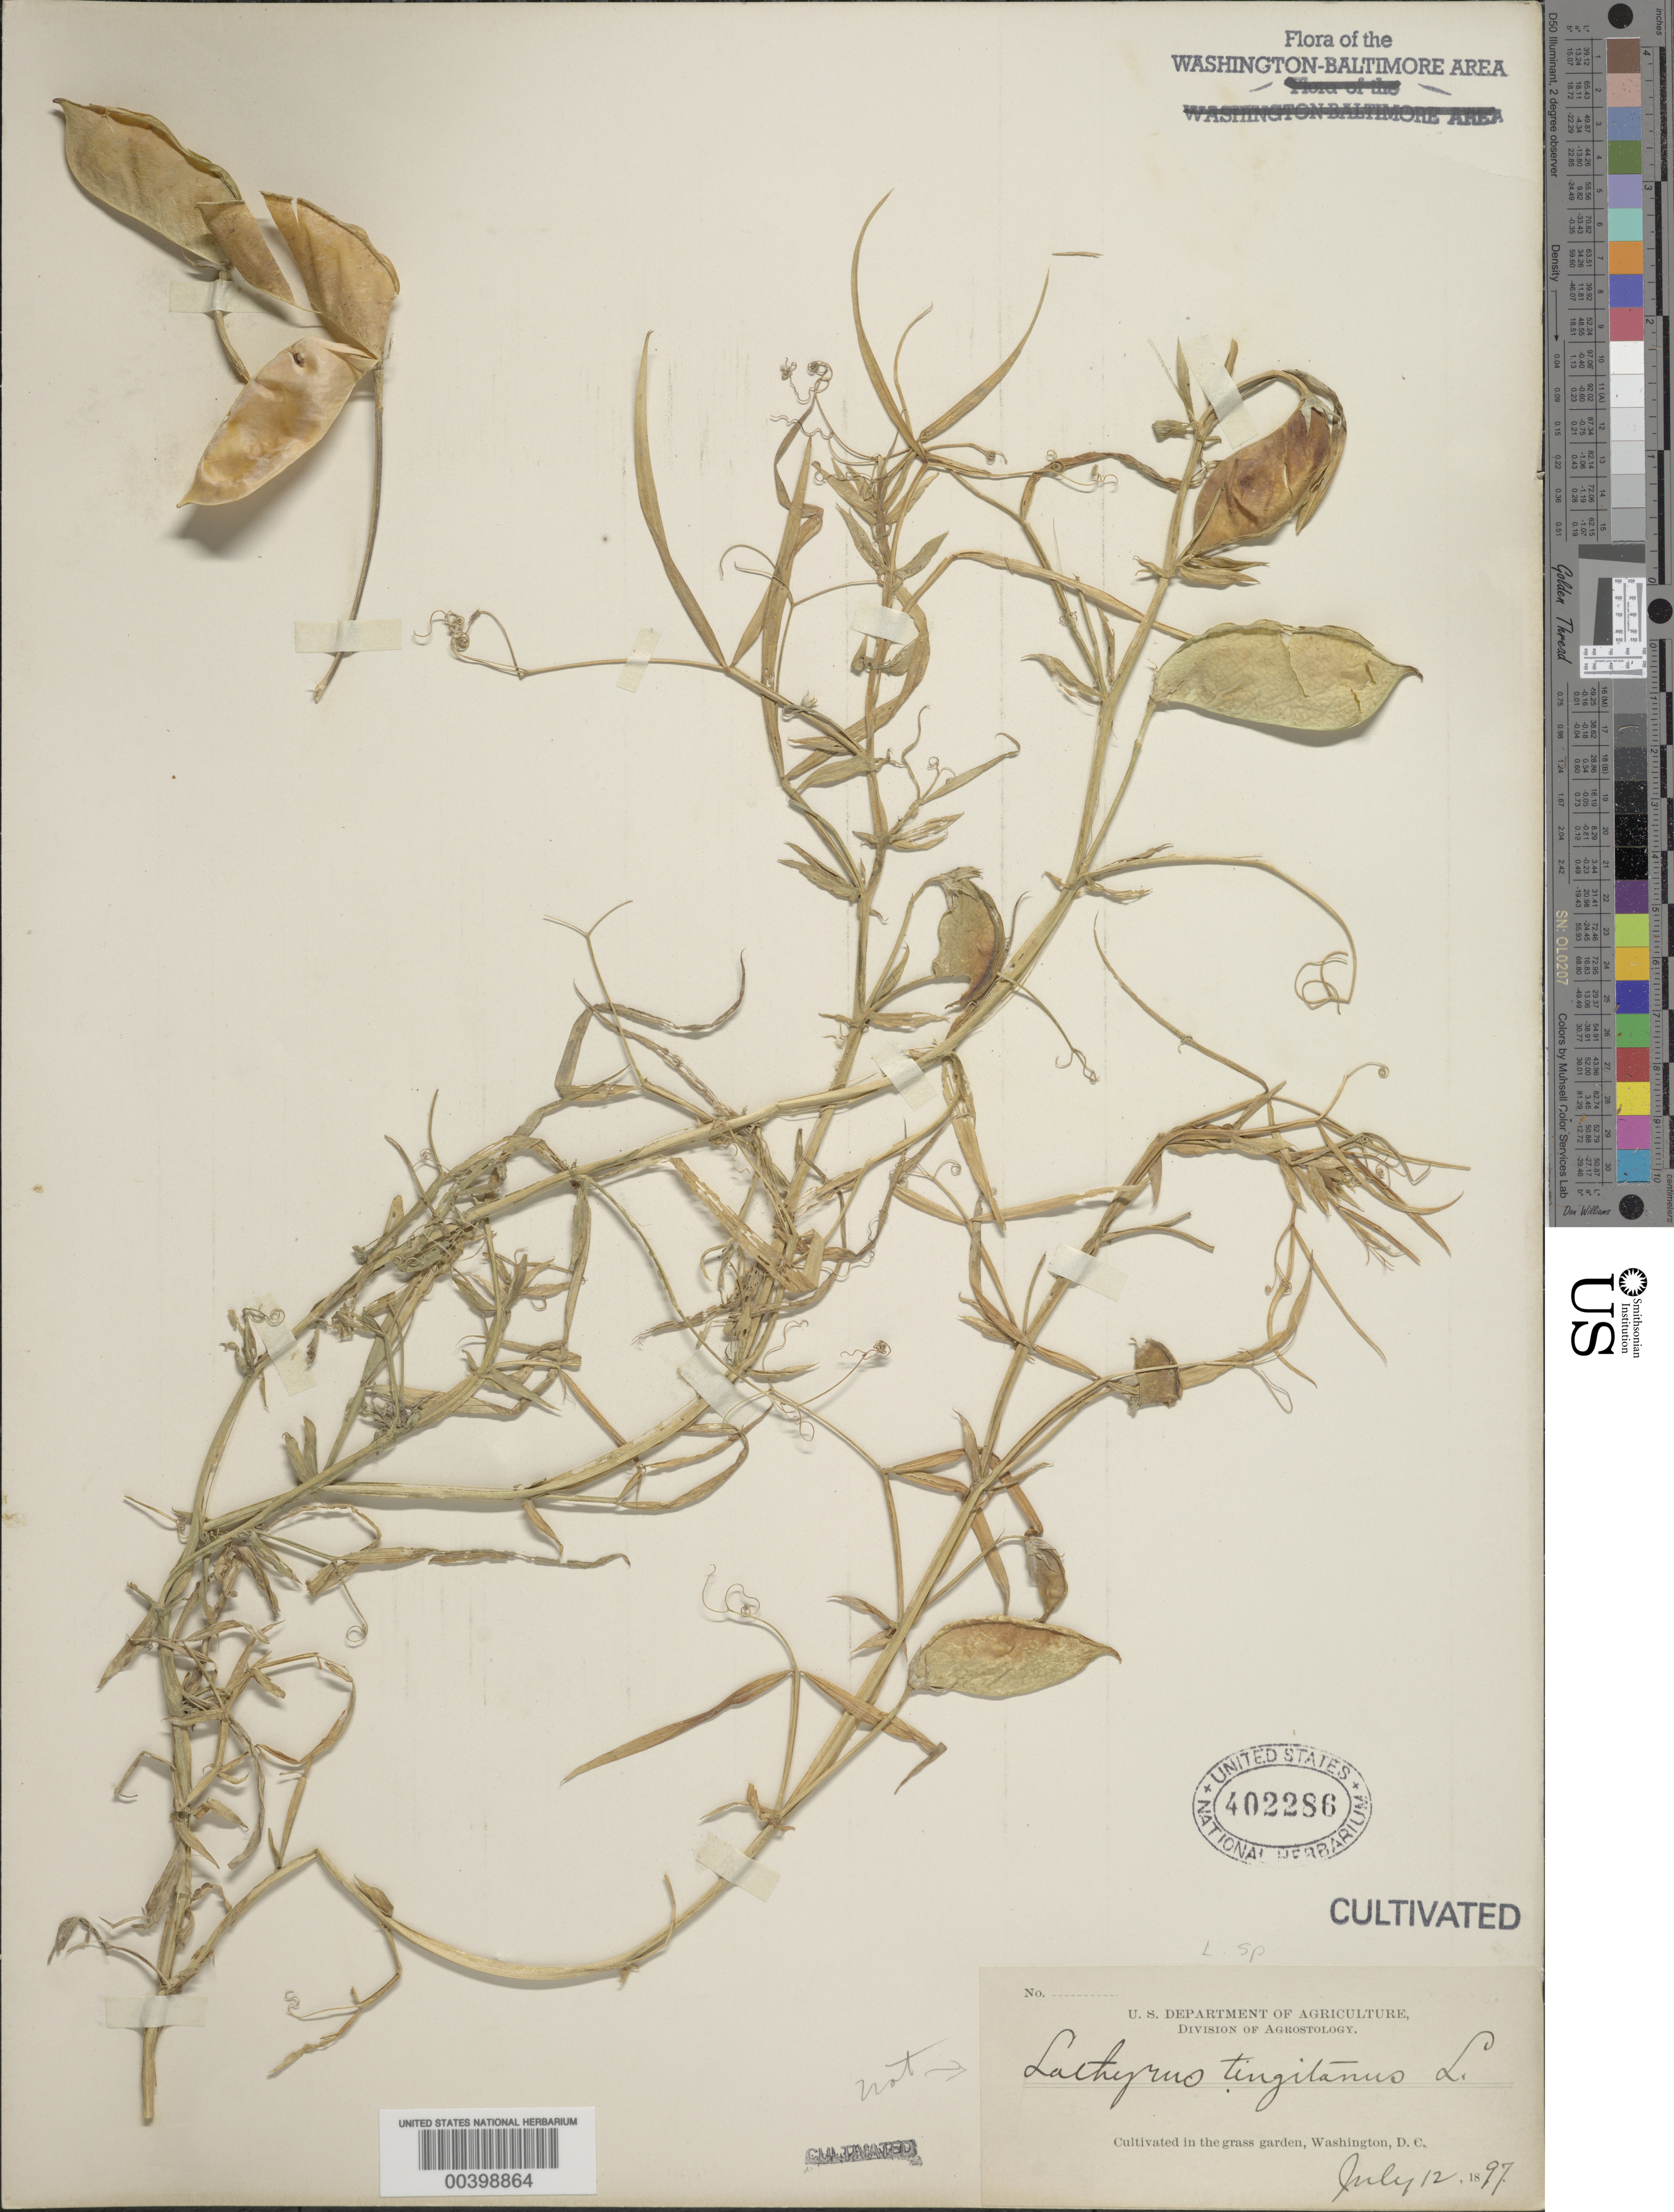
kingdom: Plantae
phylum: Tracheophyta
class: Magnoliopsida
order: Fabales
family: Fabaceae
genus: Lathyrus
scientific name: Lathyrus sp.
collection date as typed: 12 Jul 1897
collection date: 1897-07-12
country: United States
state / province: District of Columbia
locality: Washington DC area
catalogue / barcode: US 402286